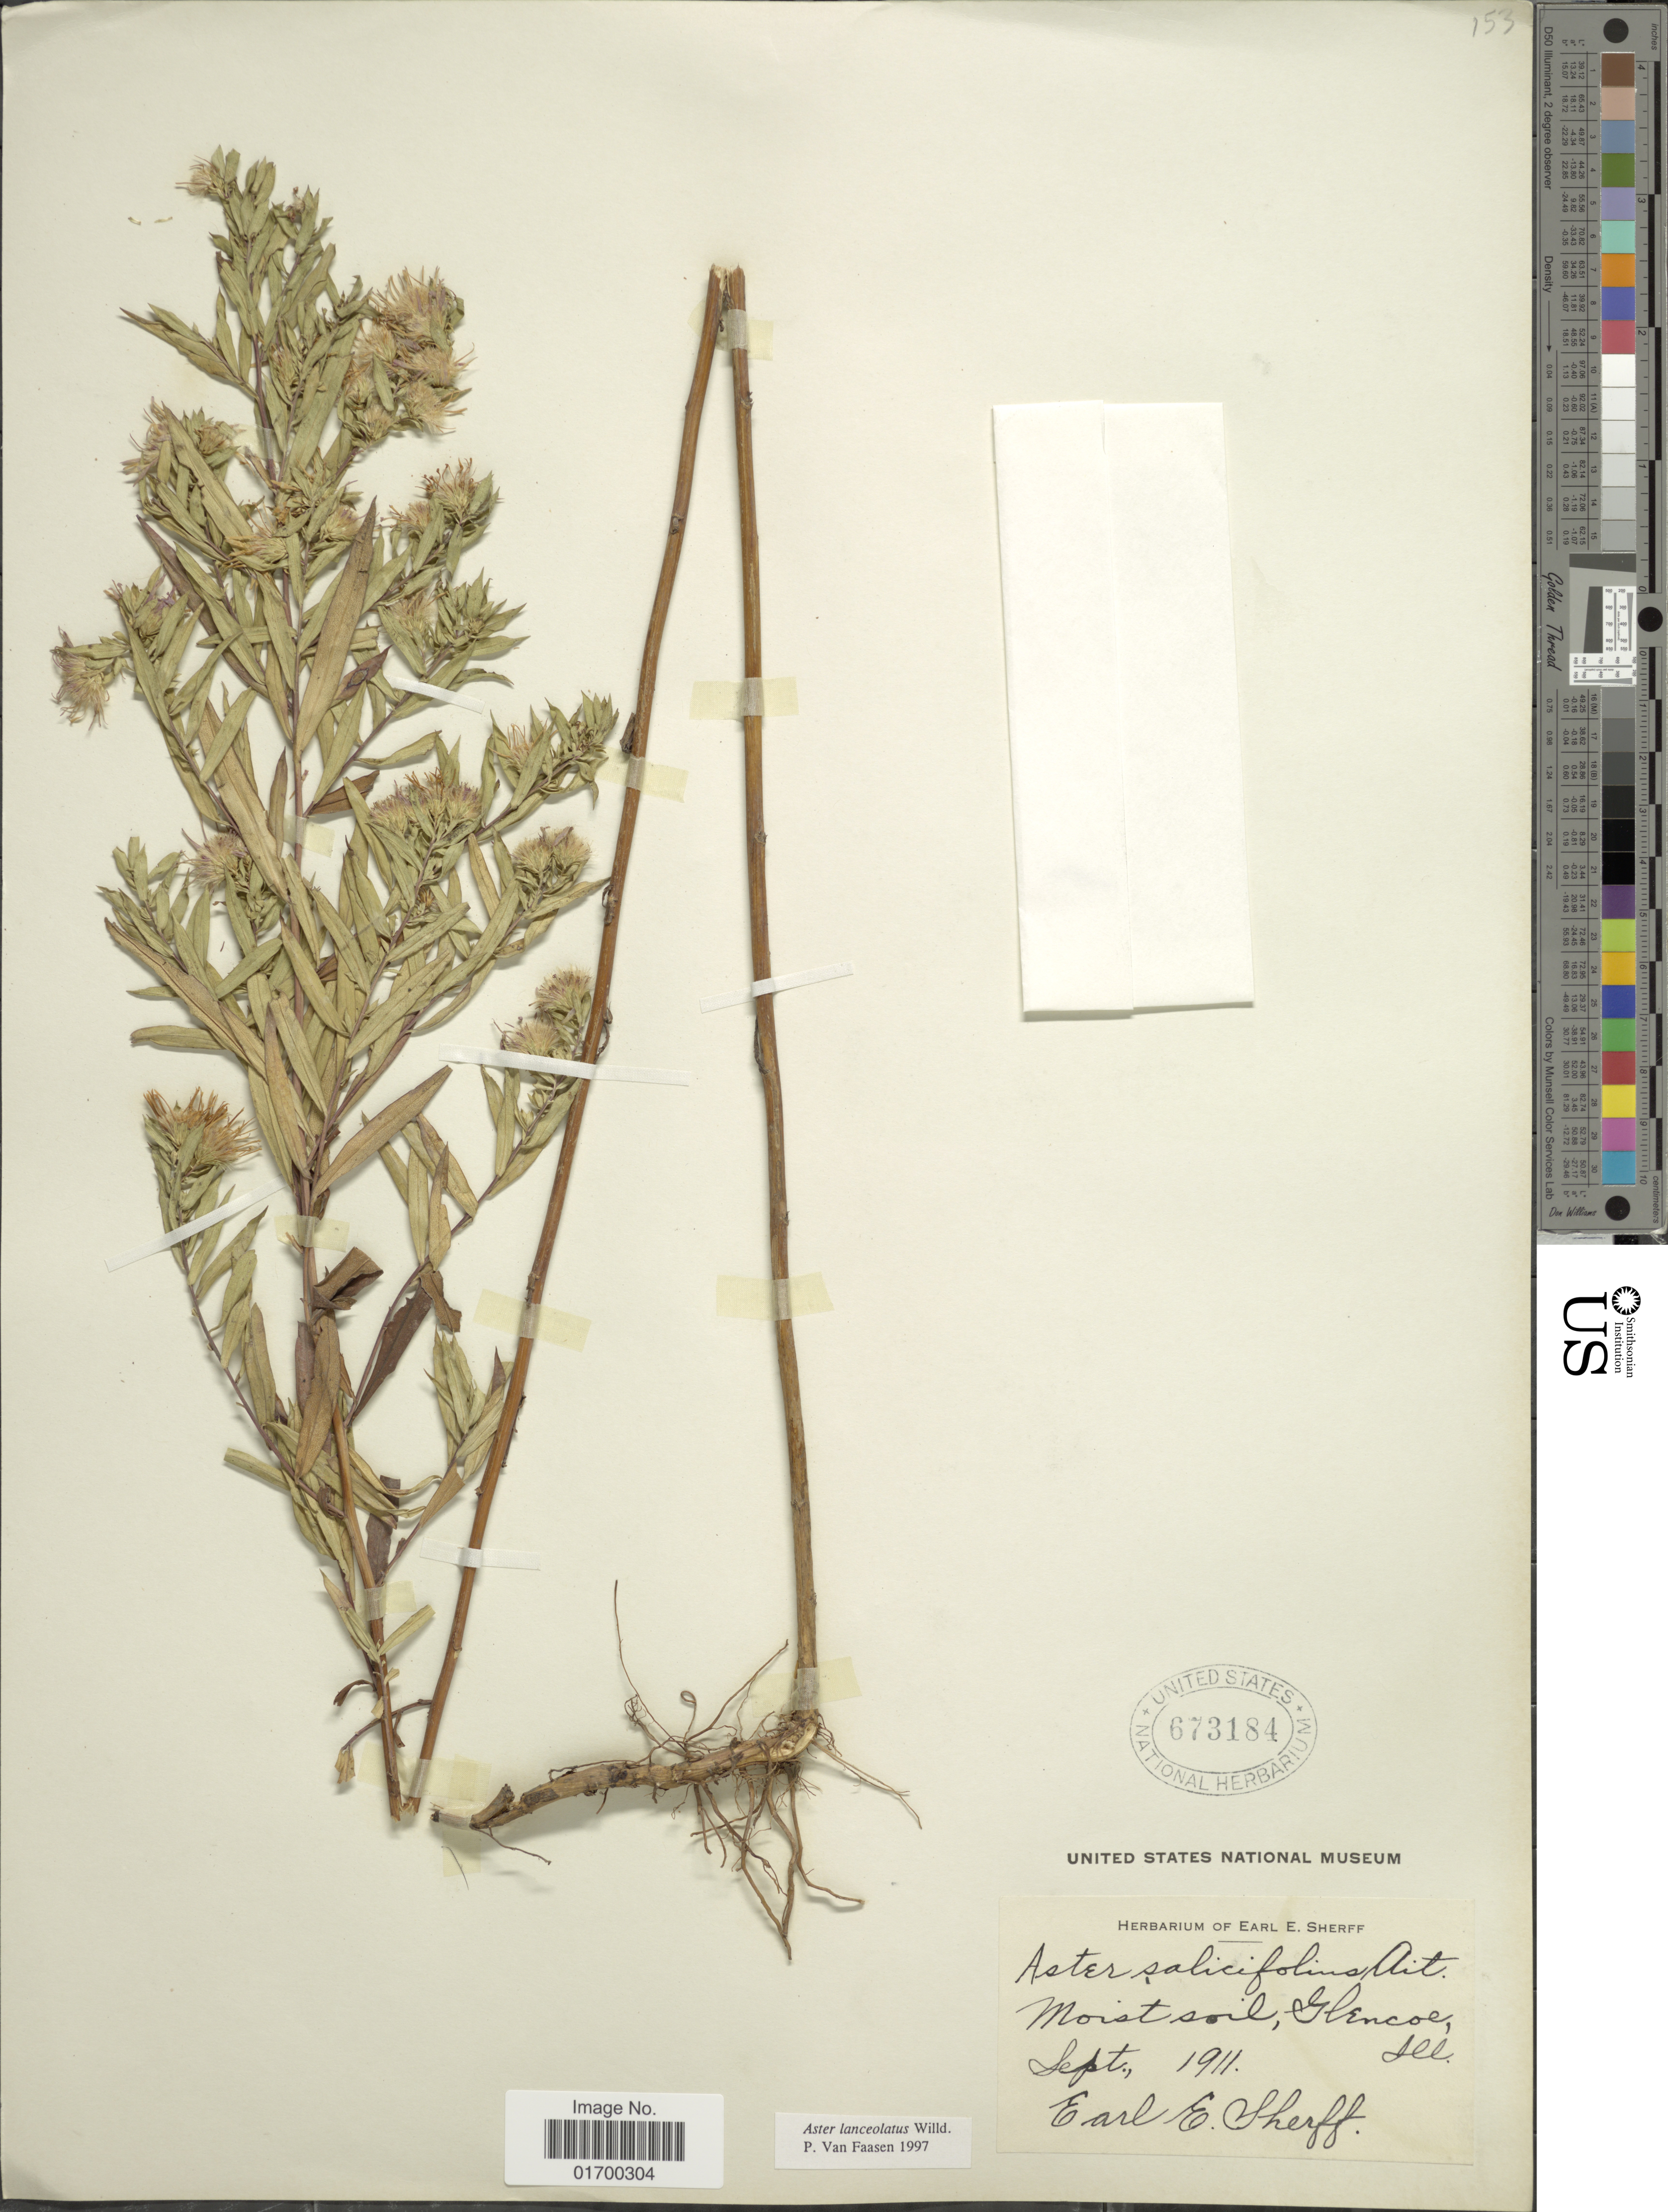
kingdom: Plantae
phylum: Tracheophyta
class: Magnoliopsida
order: Asterales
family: Asteraceae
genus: Symphyotrichum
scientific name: Symphyotrichum lanceolatum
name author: (Willd.) G.L. Nesom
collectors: E. E. Sherff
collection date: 1911-09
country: United States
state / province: Illinois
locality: Moist soil, Glencoe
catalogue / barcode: US 673184